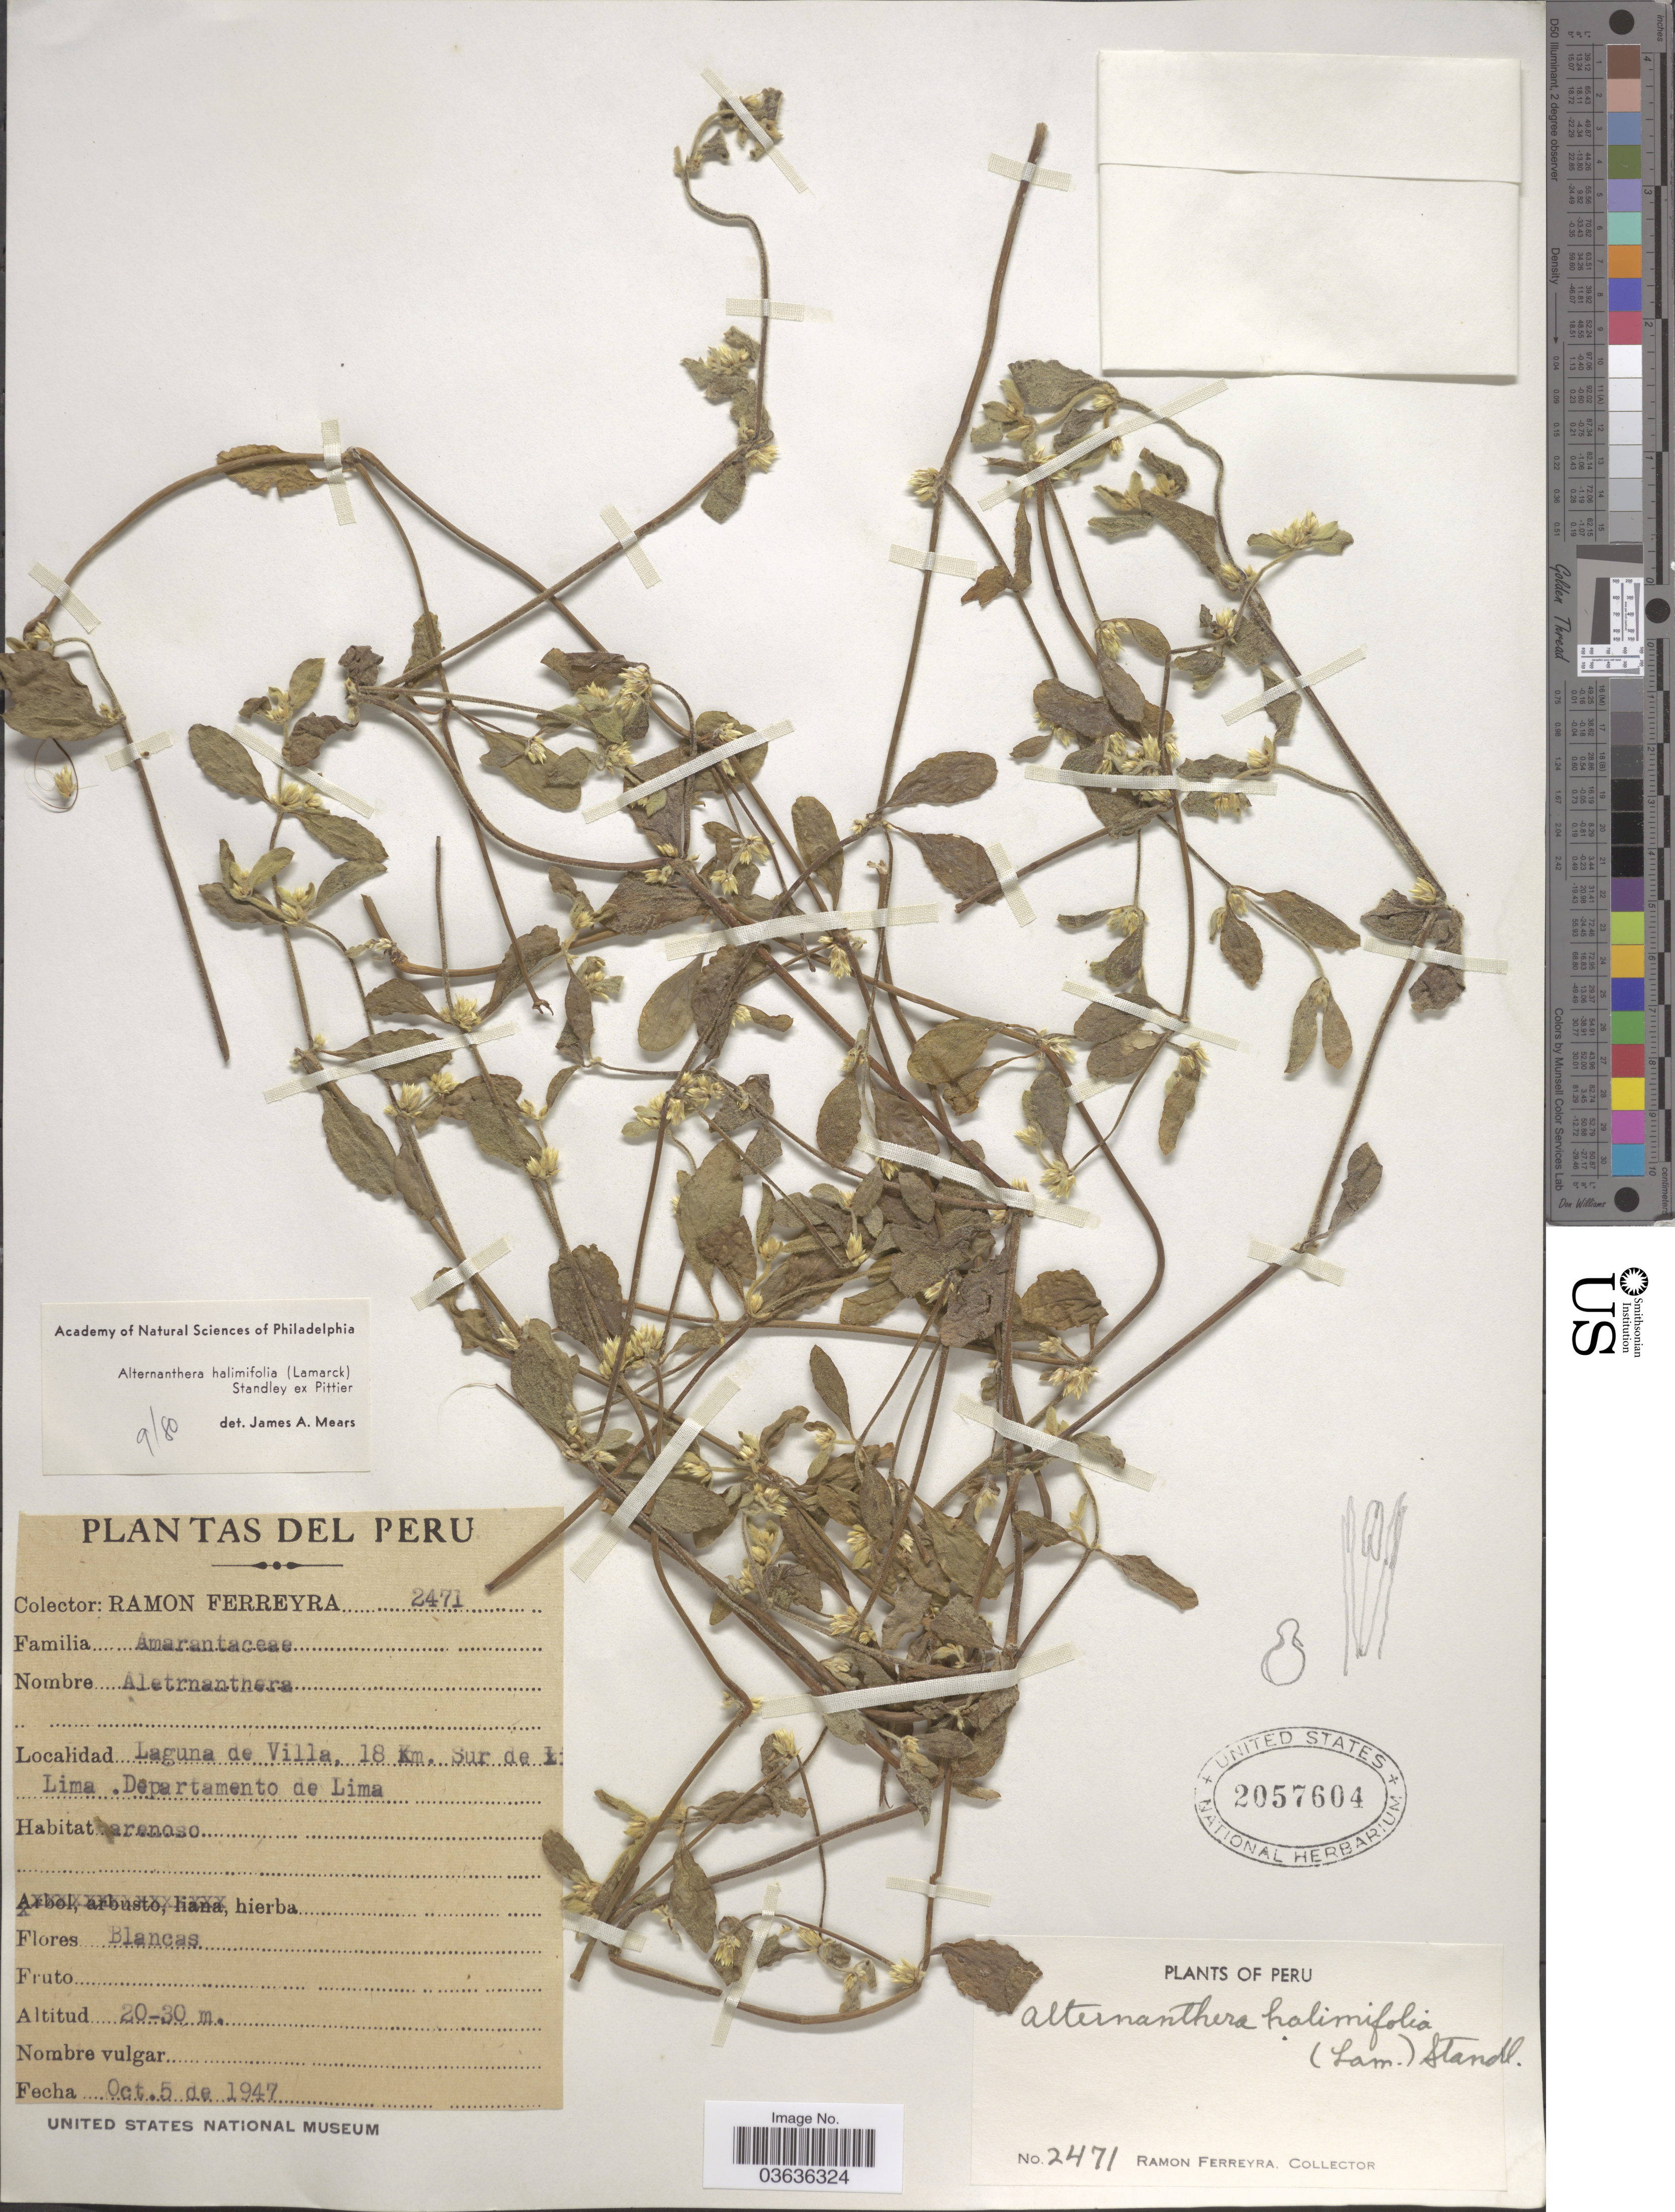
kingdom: Plantae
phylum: Tracheophyta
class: Magnoliopsida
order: Caryophyllales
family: Amaranthaceae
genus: Alternanthera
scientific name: Alternanthera halimifolia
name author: (Lam.) Standl. ex Pittier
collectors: R. A. Ferreyra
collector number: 2471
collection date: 1947-10-05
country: Peru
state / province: Lima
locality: Laguna de Villa, 18 Km. Sur de Lima. Departamento de Lima.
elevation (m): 20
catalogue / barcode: US 2057604